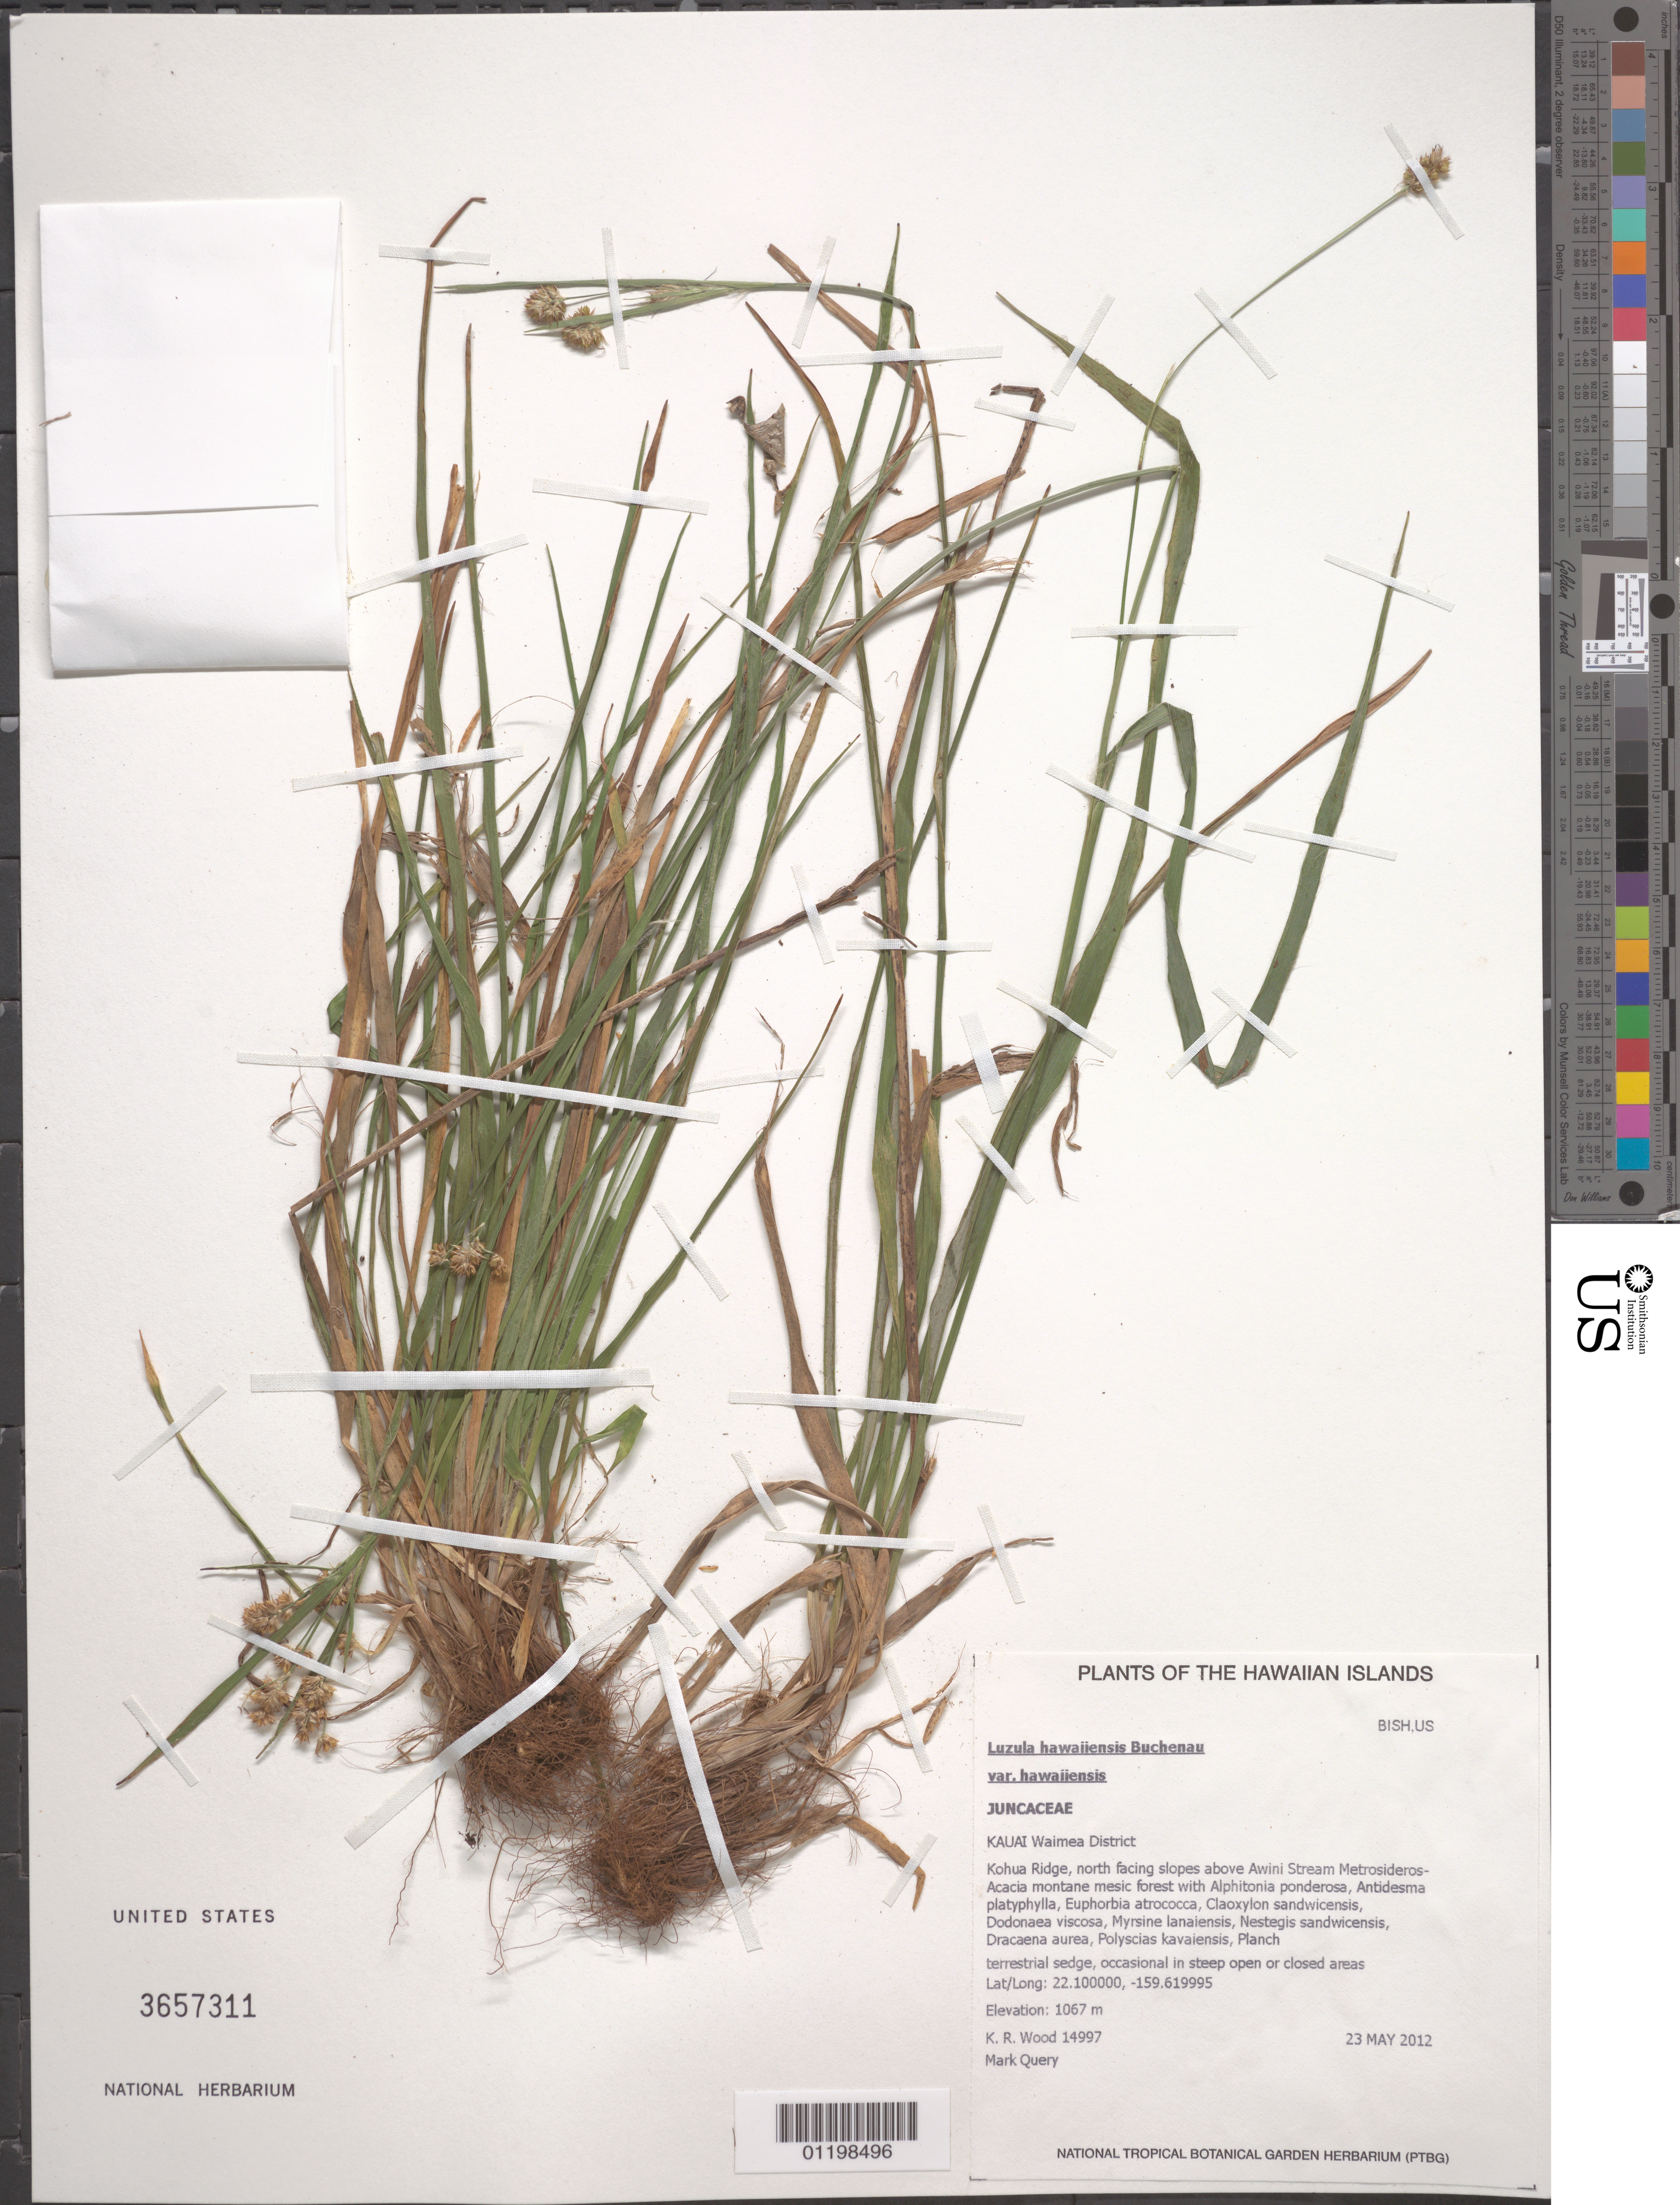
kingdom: Plantae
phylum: Tracheophyta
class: Liliopsida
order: Poales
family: Juncaceae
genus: Luzula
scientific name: Luzula hawaiiensis var. hawaiiensis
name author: Buchenau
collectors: K. R. Wood & M. Query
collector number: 14997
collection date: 2012-05-23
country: United States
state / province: Hawaii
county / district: Kauai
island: Kaua'i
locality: Waimea District, Kohua Ridge, north facing slopes above Awini Stream.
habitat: Montane mesic forest.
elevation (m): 1067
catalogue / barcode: US 3657311